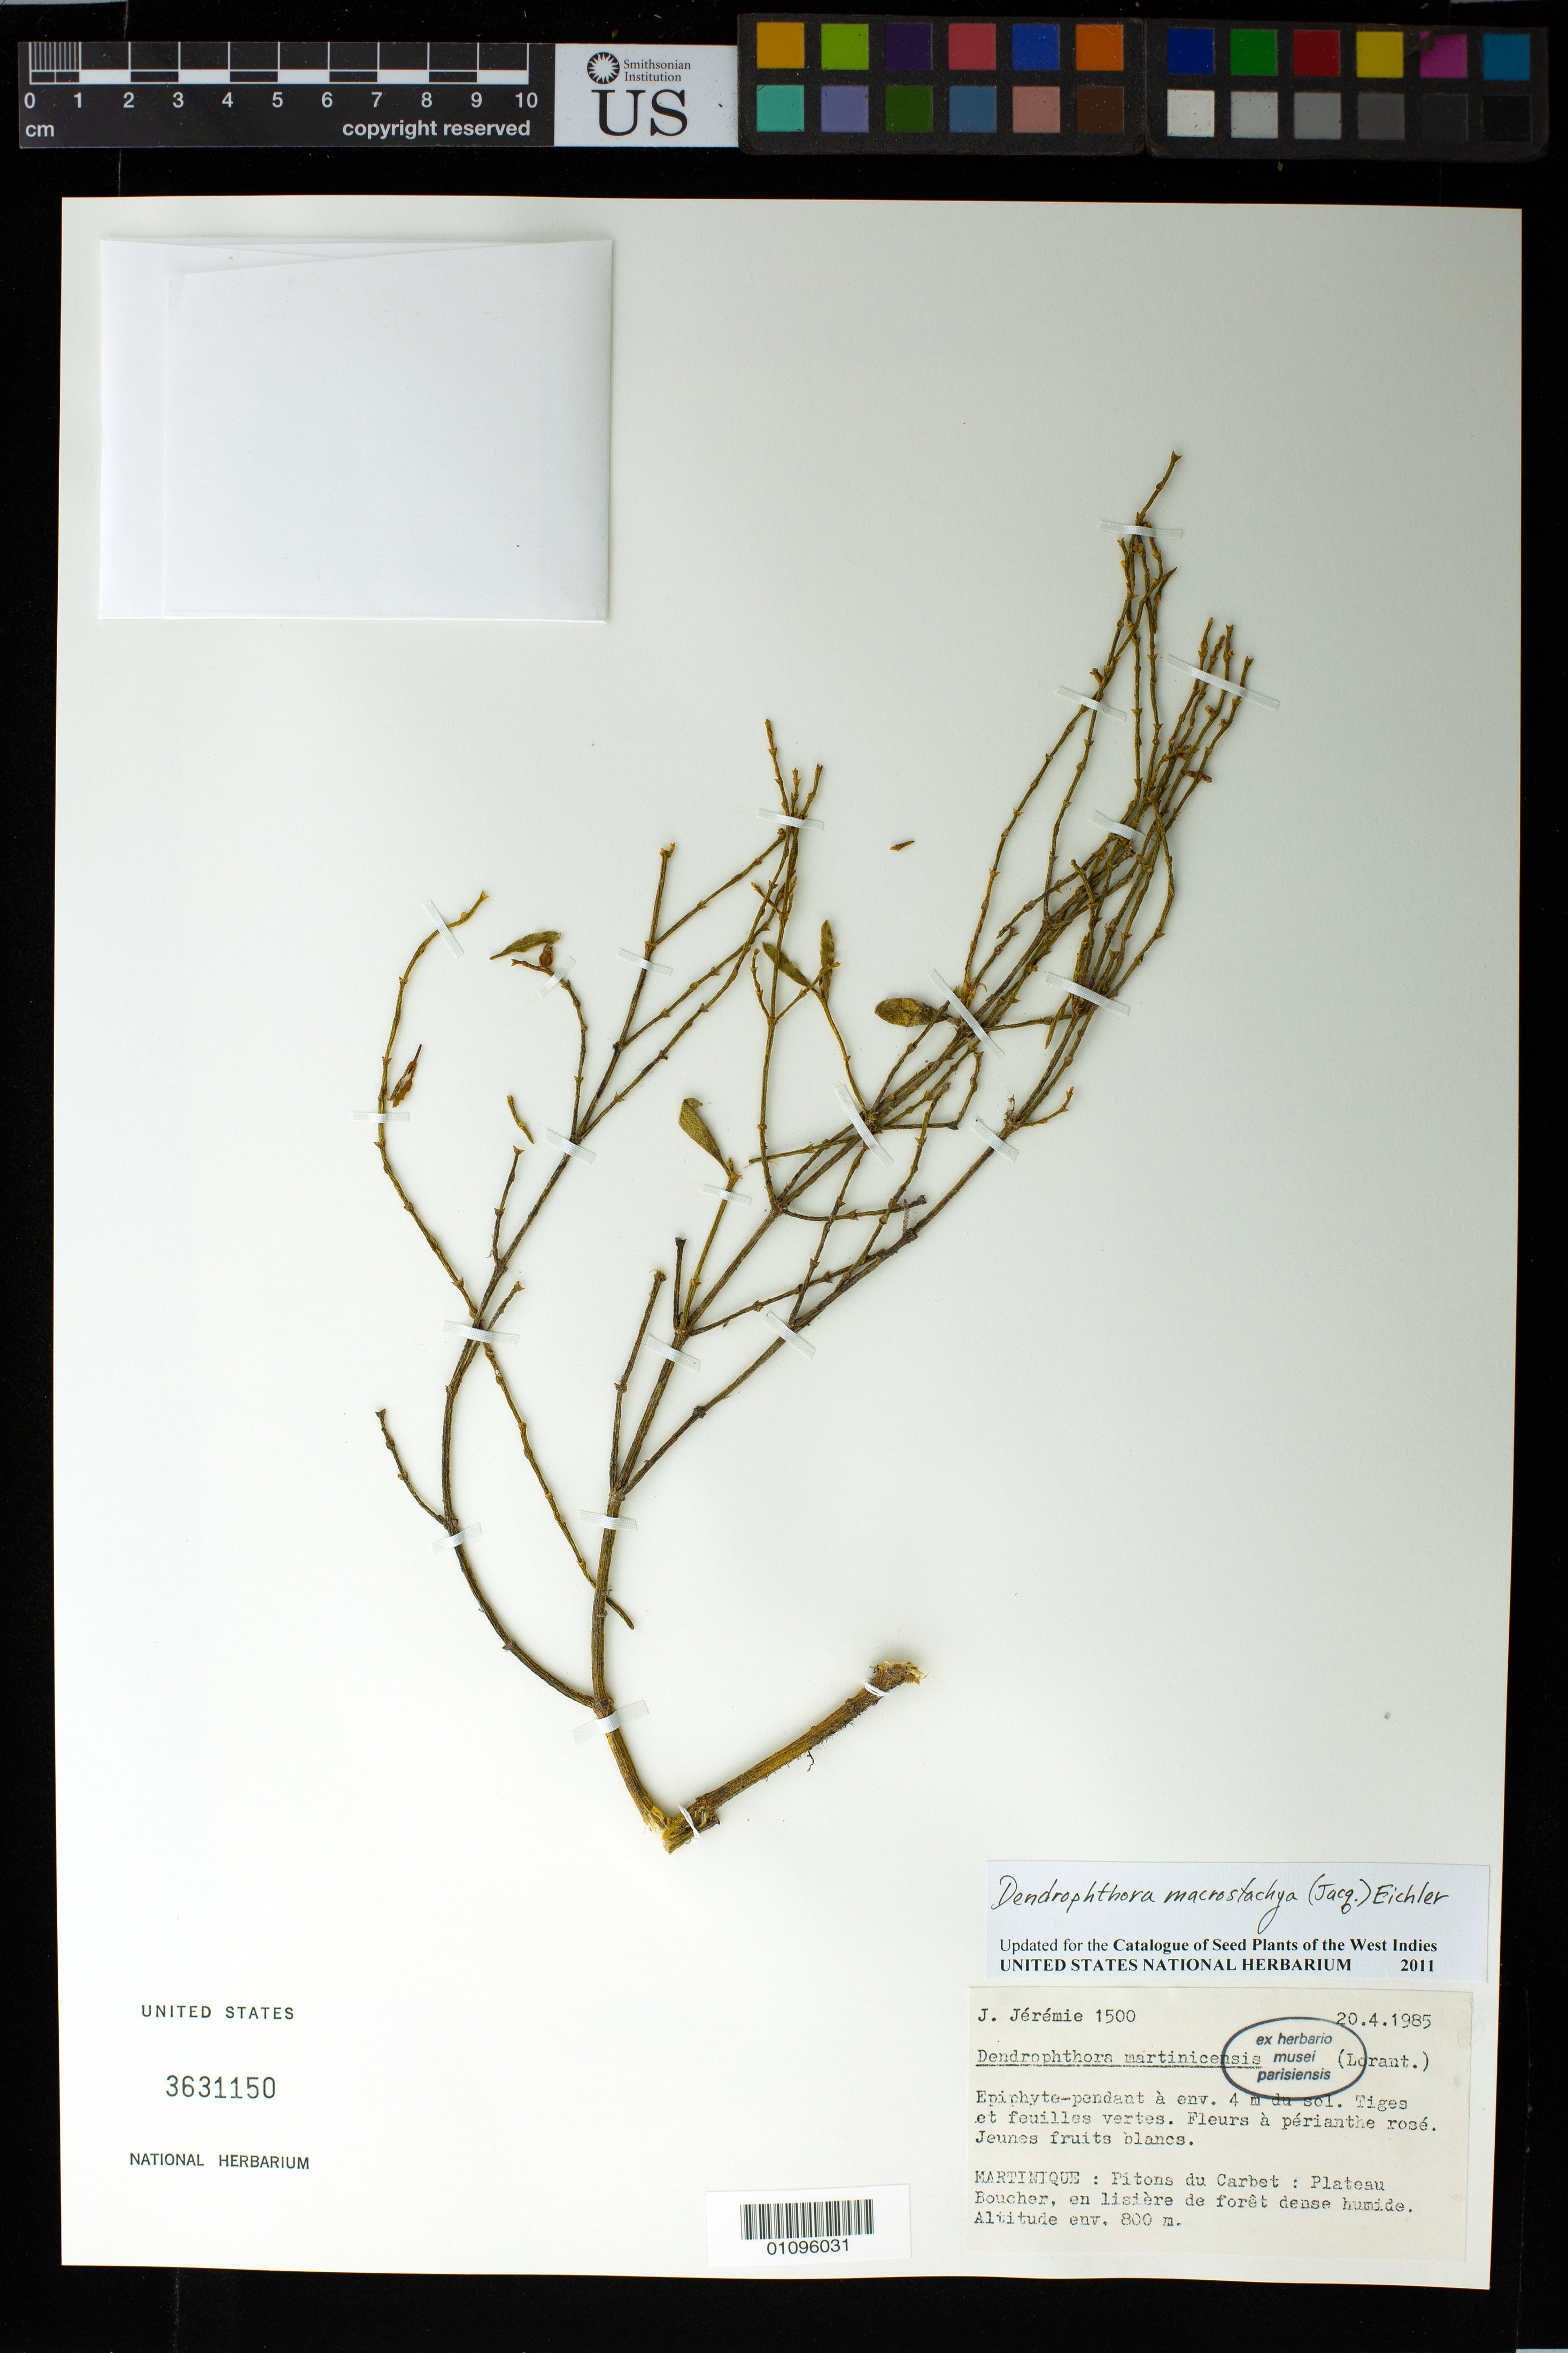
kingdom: Plantae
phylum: Tracheophyta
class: Magnoliopsida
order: Santalales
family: Viscaceae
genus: Dendrophthora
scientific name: Dendrophthora macrostachya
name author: (Jacq.) Eichler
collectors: J. Jérémie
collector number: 1500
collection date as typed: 20 Apr 1985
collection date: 1985-04-20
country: Martinique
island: Martinique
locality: Pitons du Carbet; Plateau Boucher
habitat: En lisière de forêt dense humide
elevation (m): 800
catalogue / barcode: US 3631150